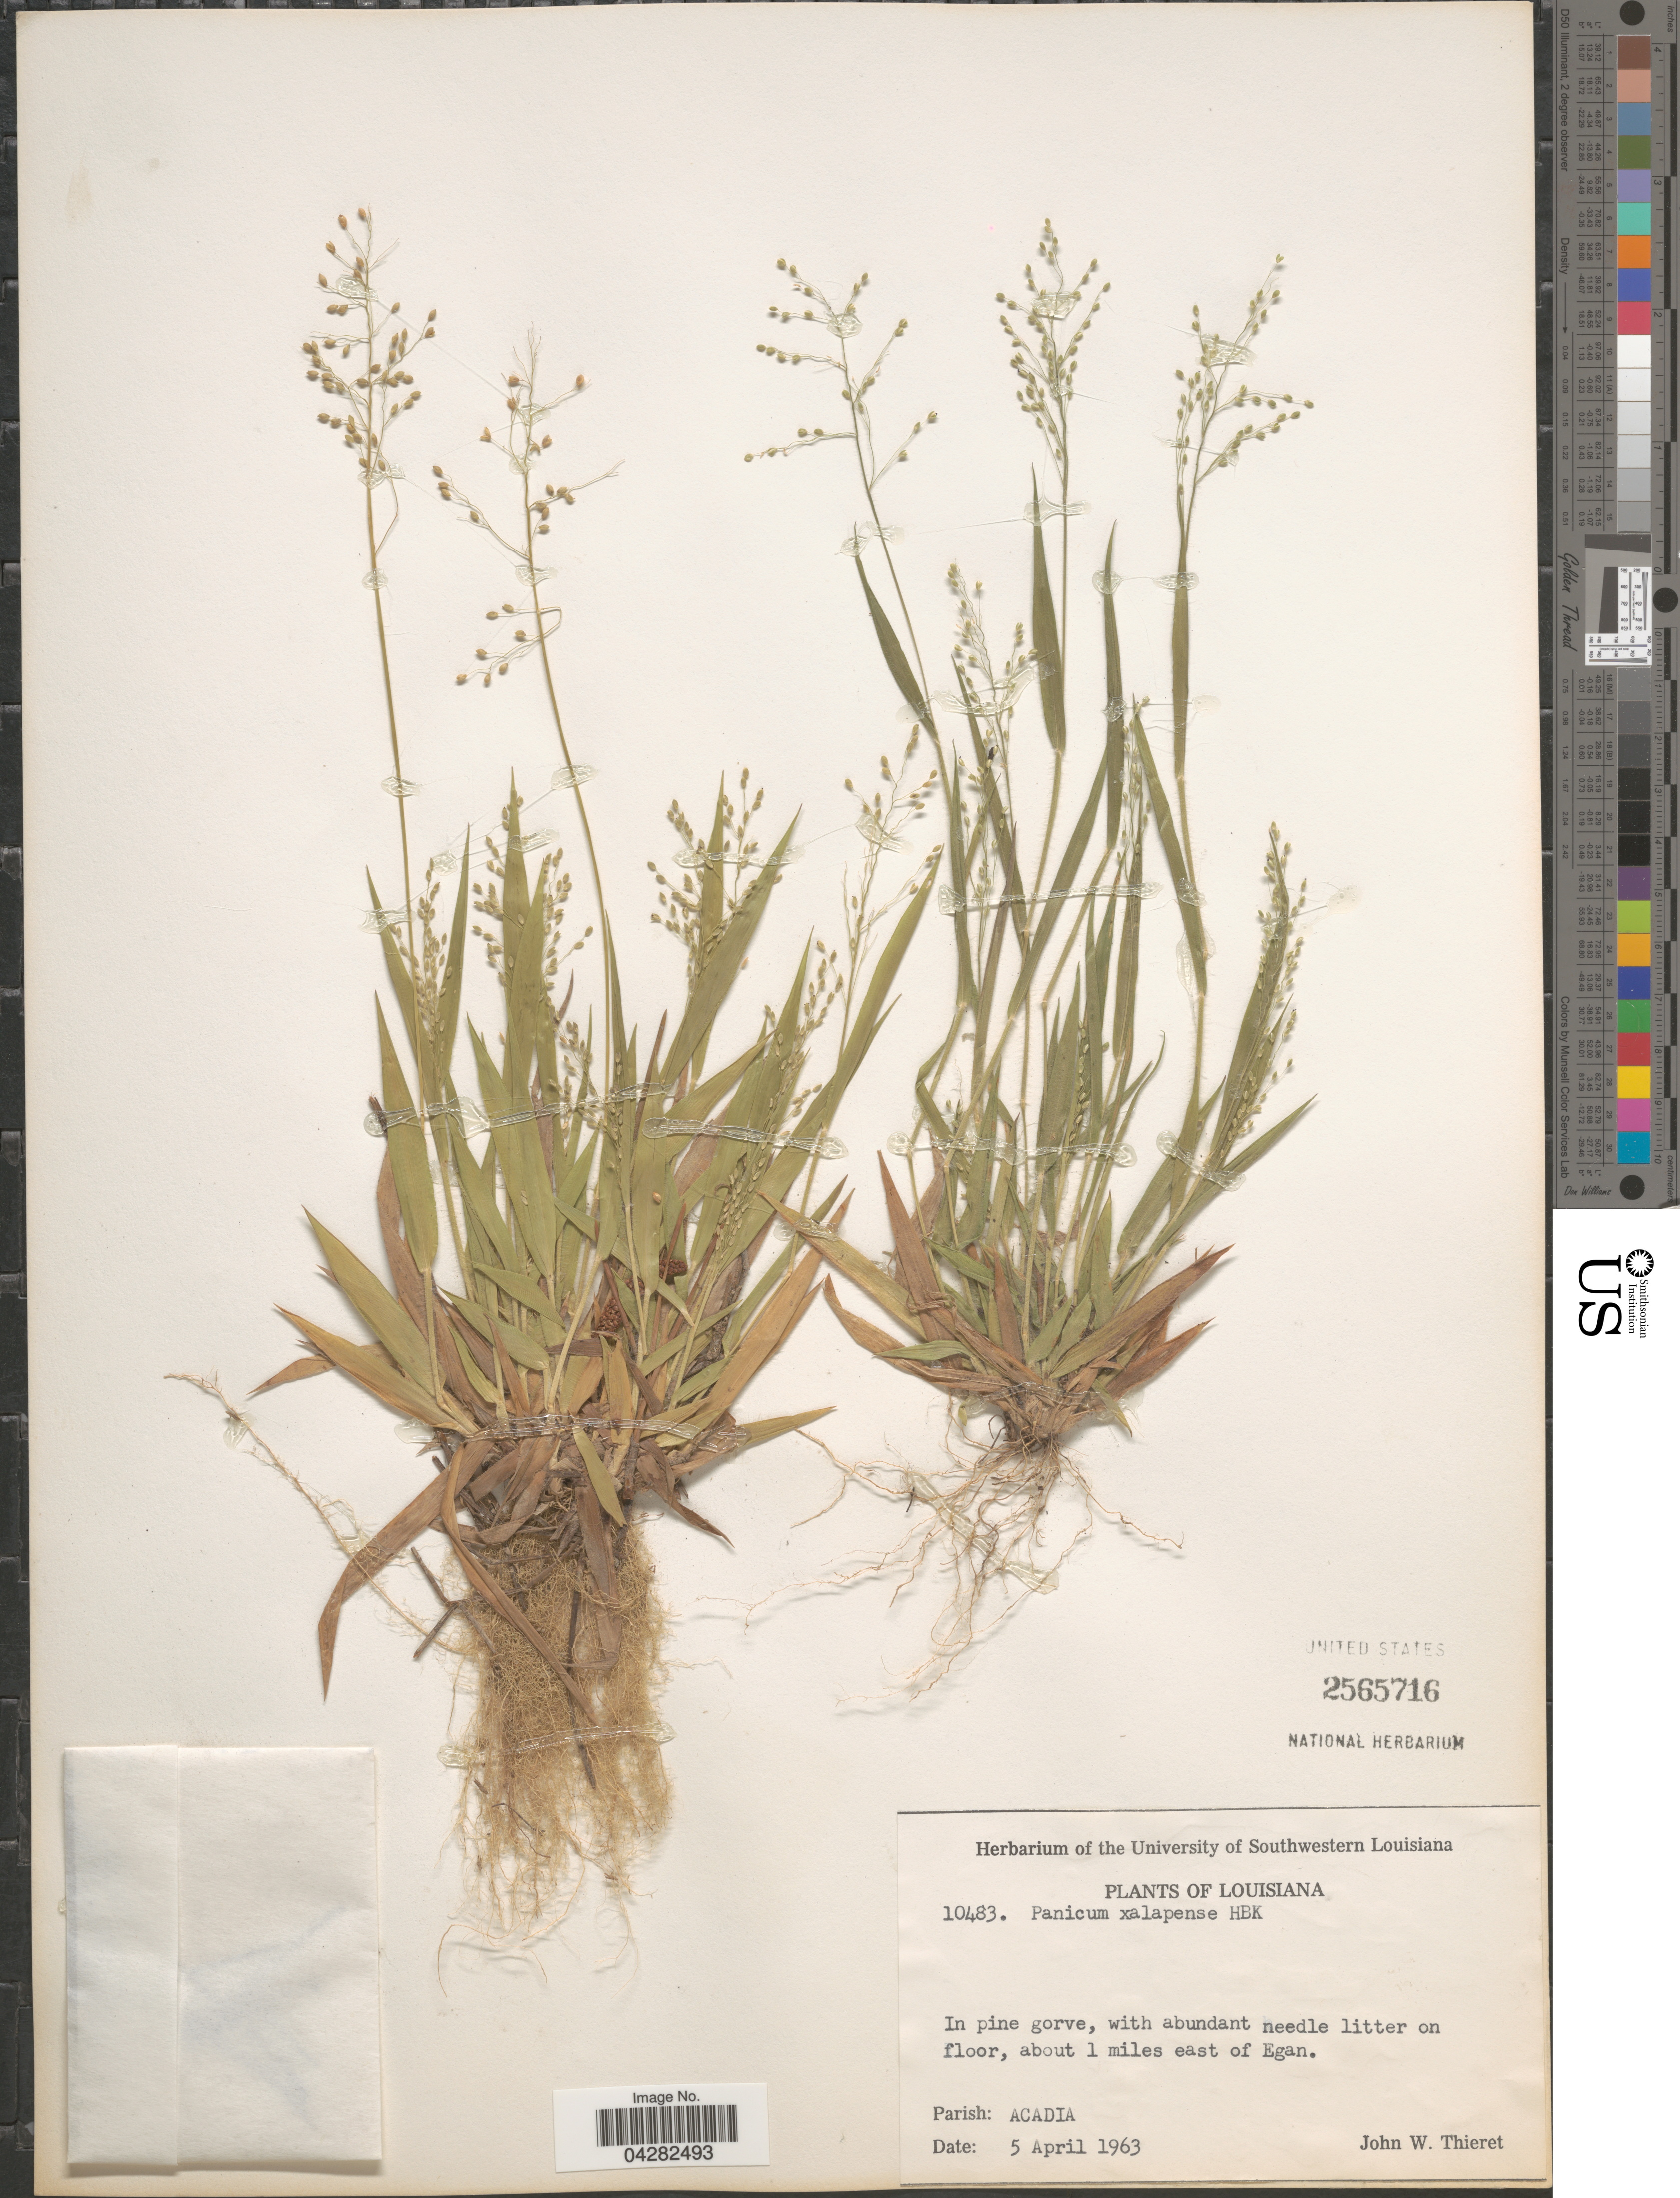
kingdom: Plantae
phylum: Tracheophyta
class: Liliopsida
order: Poales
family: Poaceae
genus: Dichanthelium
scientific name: Dichanthelium laxiflorum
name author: (Lam.) Gould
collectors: J. W. Thieret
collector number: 10483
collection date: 1963-04-05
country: United States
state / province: Louisiana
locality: About 1 miles east of Egan. Parish: Acadia.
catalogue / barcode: US 2565716